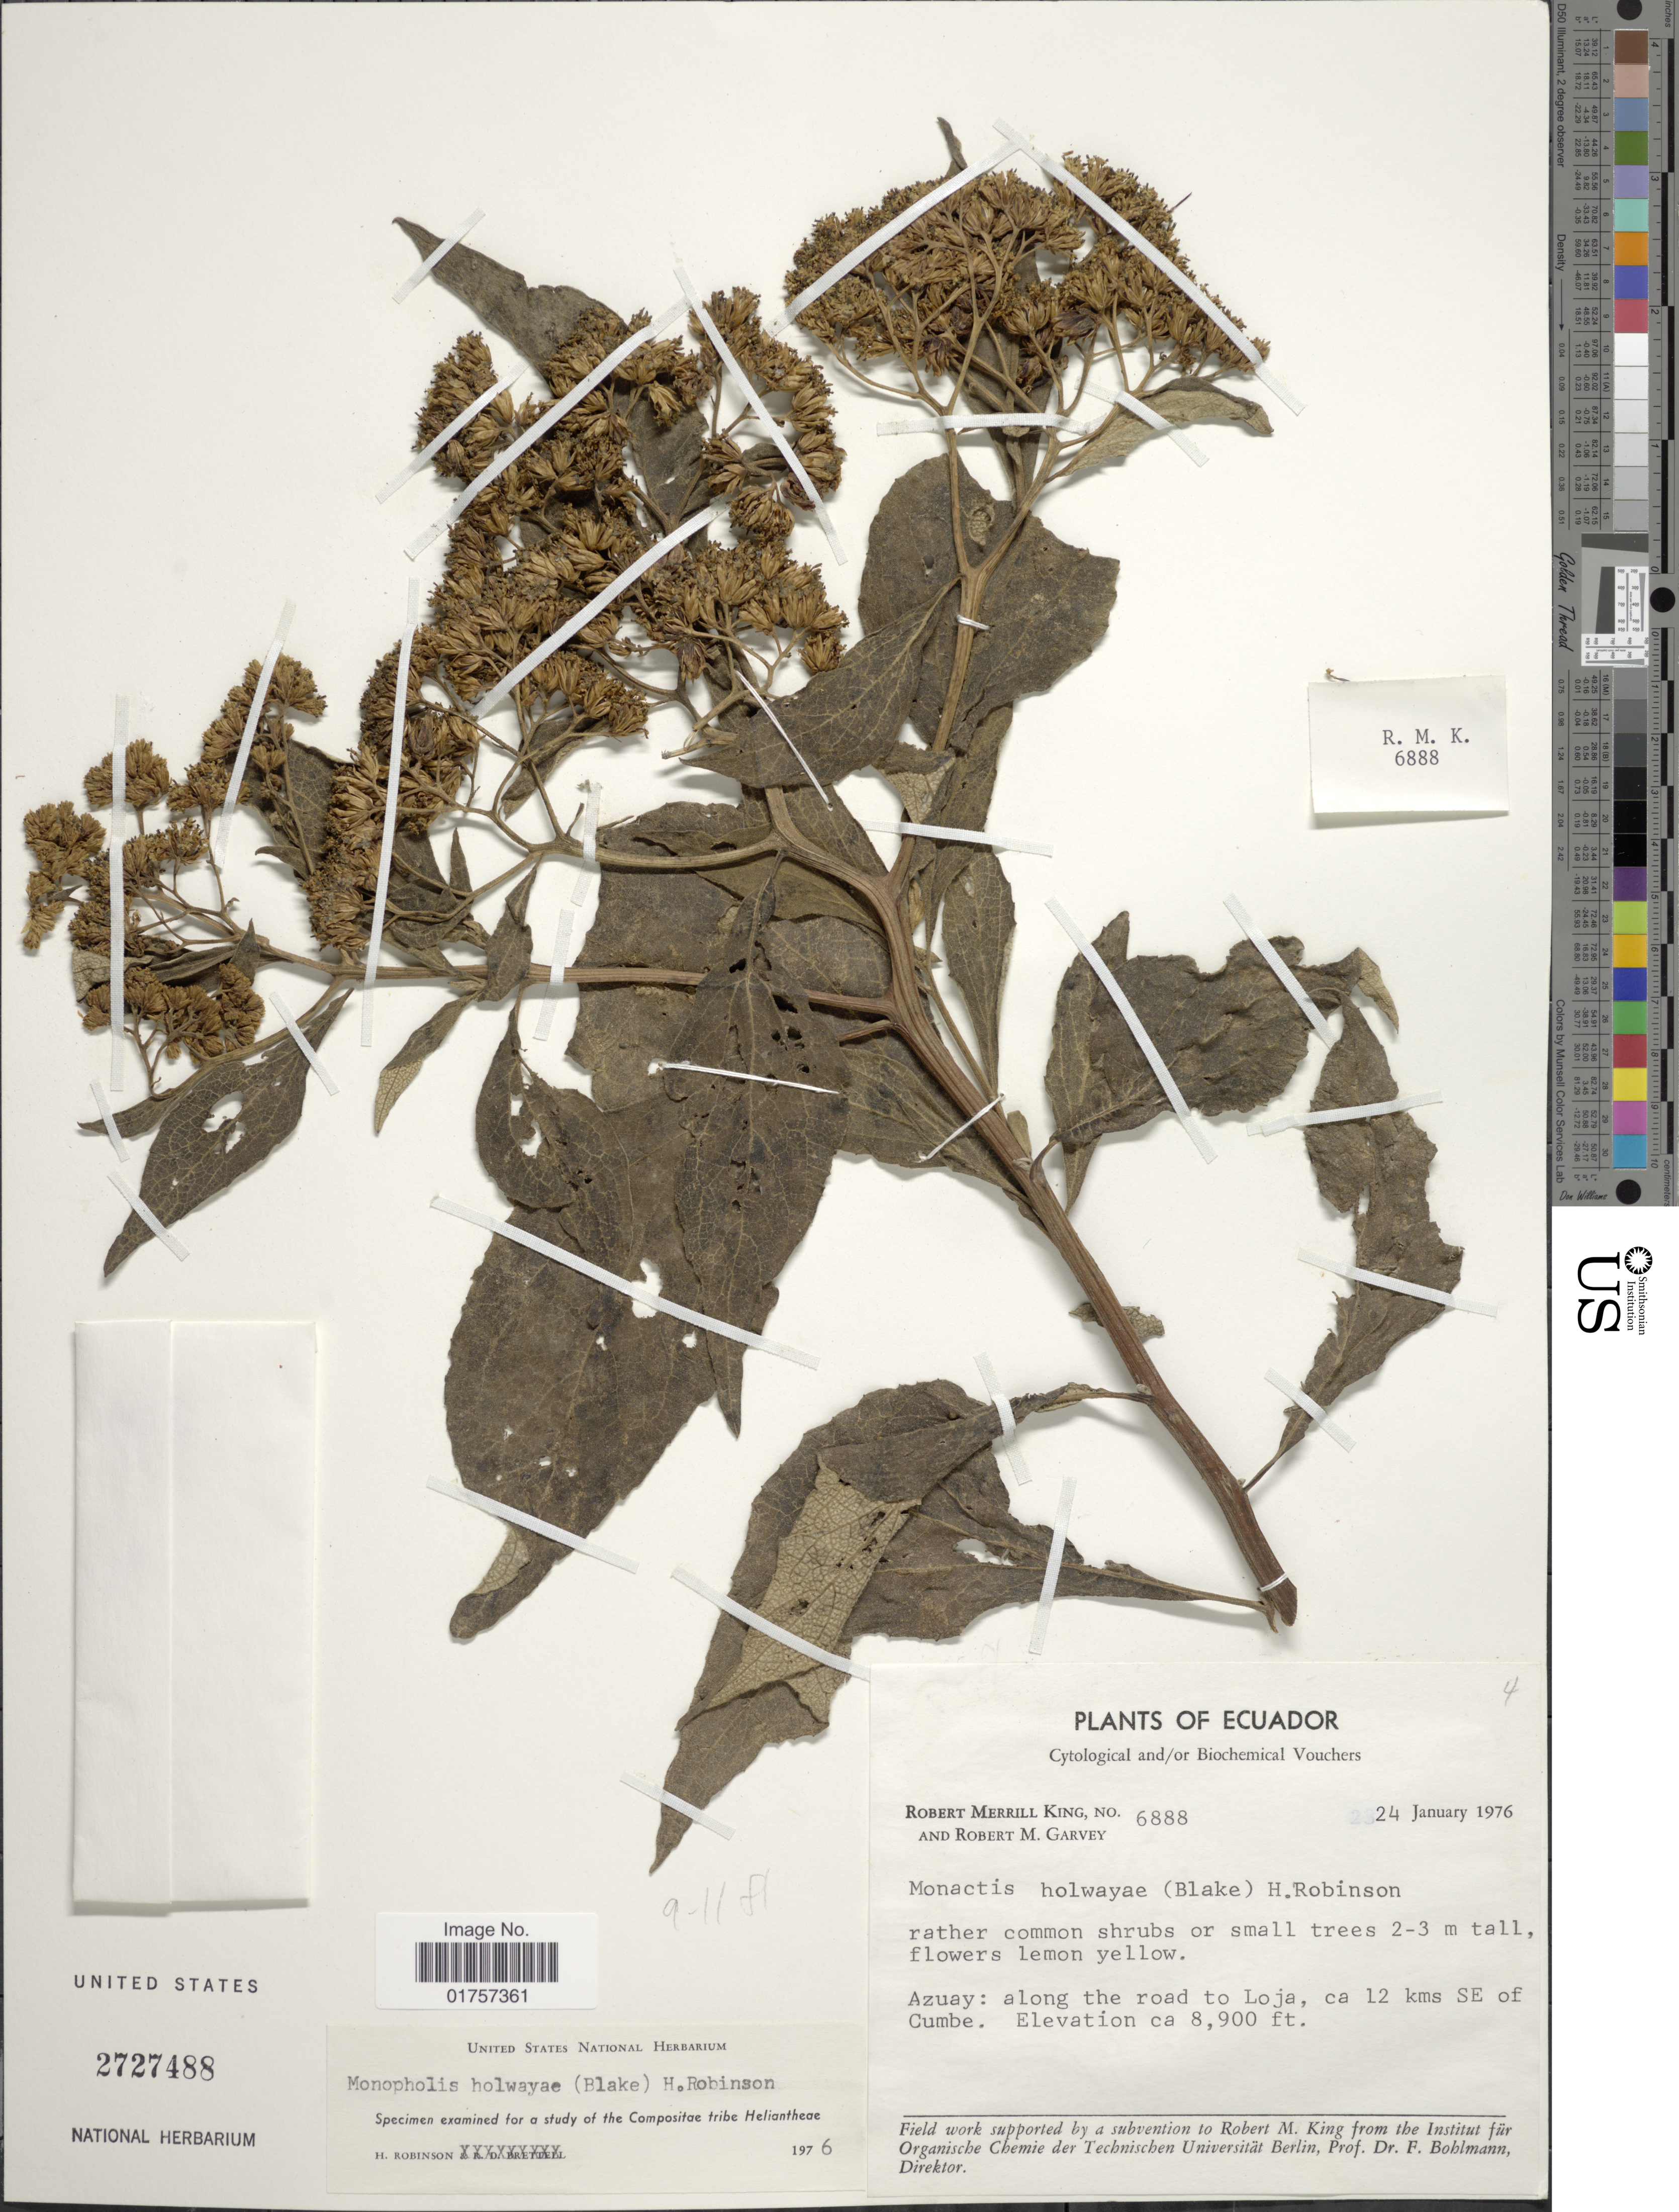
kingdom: Plantae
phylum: Tracheophyta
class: Magnoliopsida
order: Asterales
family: Asteraceae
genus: Monactis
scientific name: Monactis holwayae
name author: (S.F. Blake) H. Rob.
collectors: R. M. King & R. Garvey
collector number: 6888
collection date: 1976-01-24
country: Ecuador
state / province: Azuay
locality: Along the road to Loja, ca 12 kms SE of Cumbe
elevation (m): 2713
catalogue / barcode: US 2727488